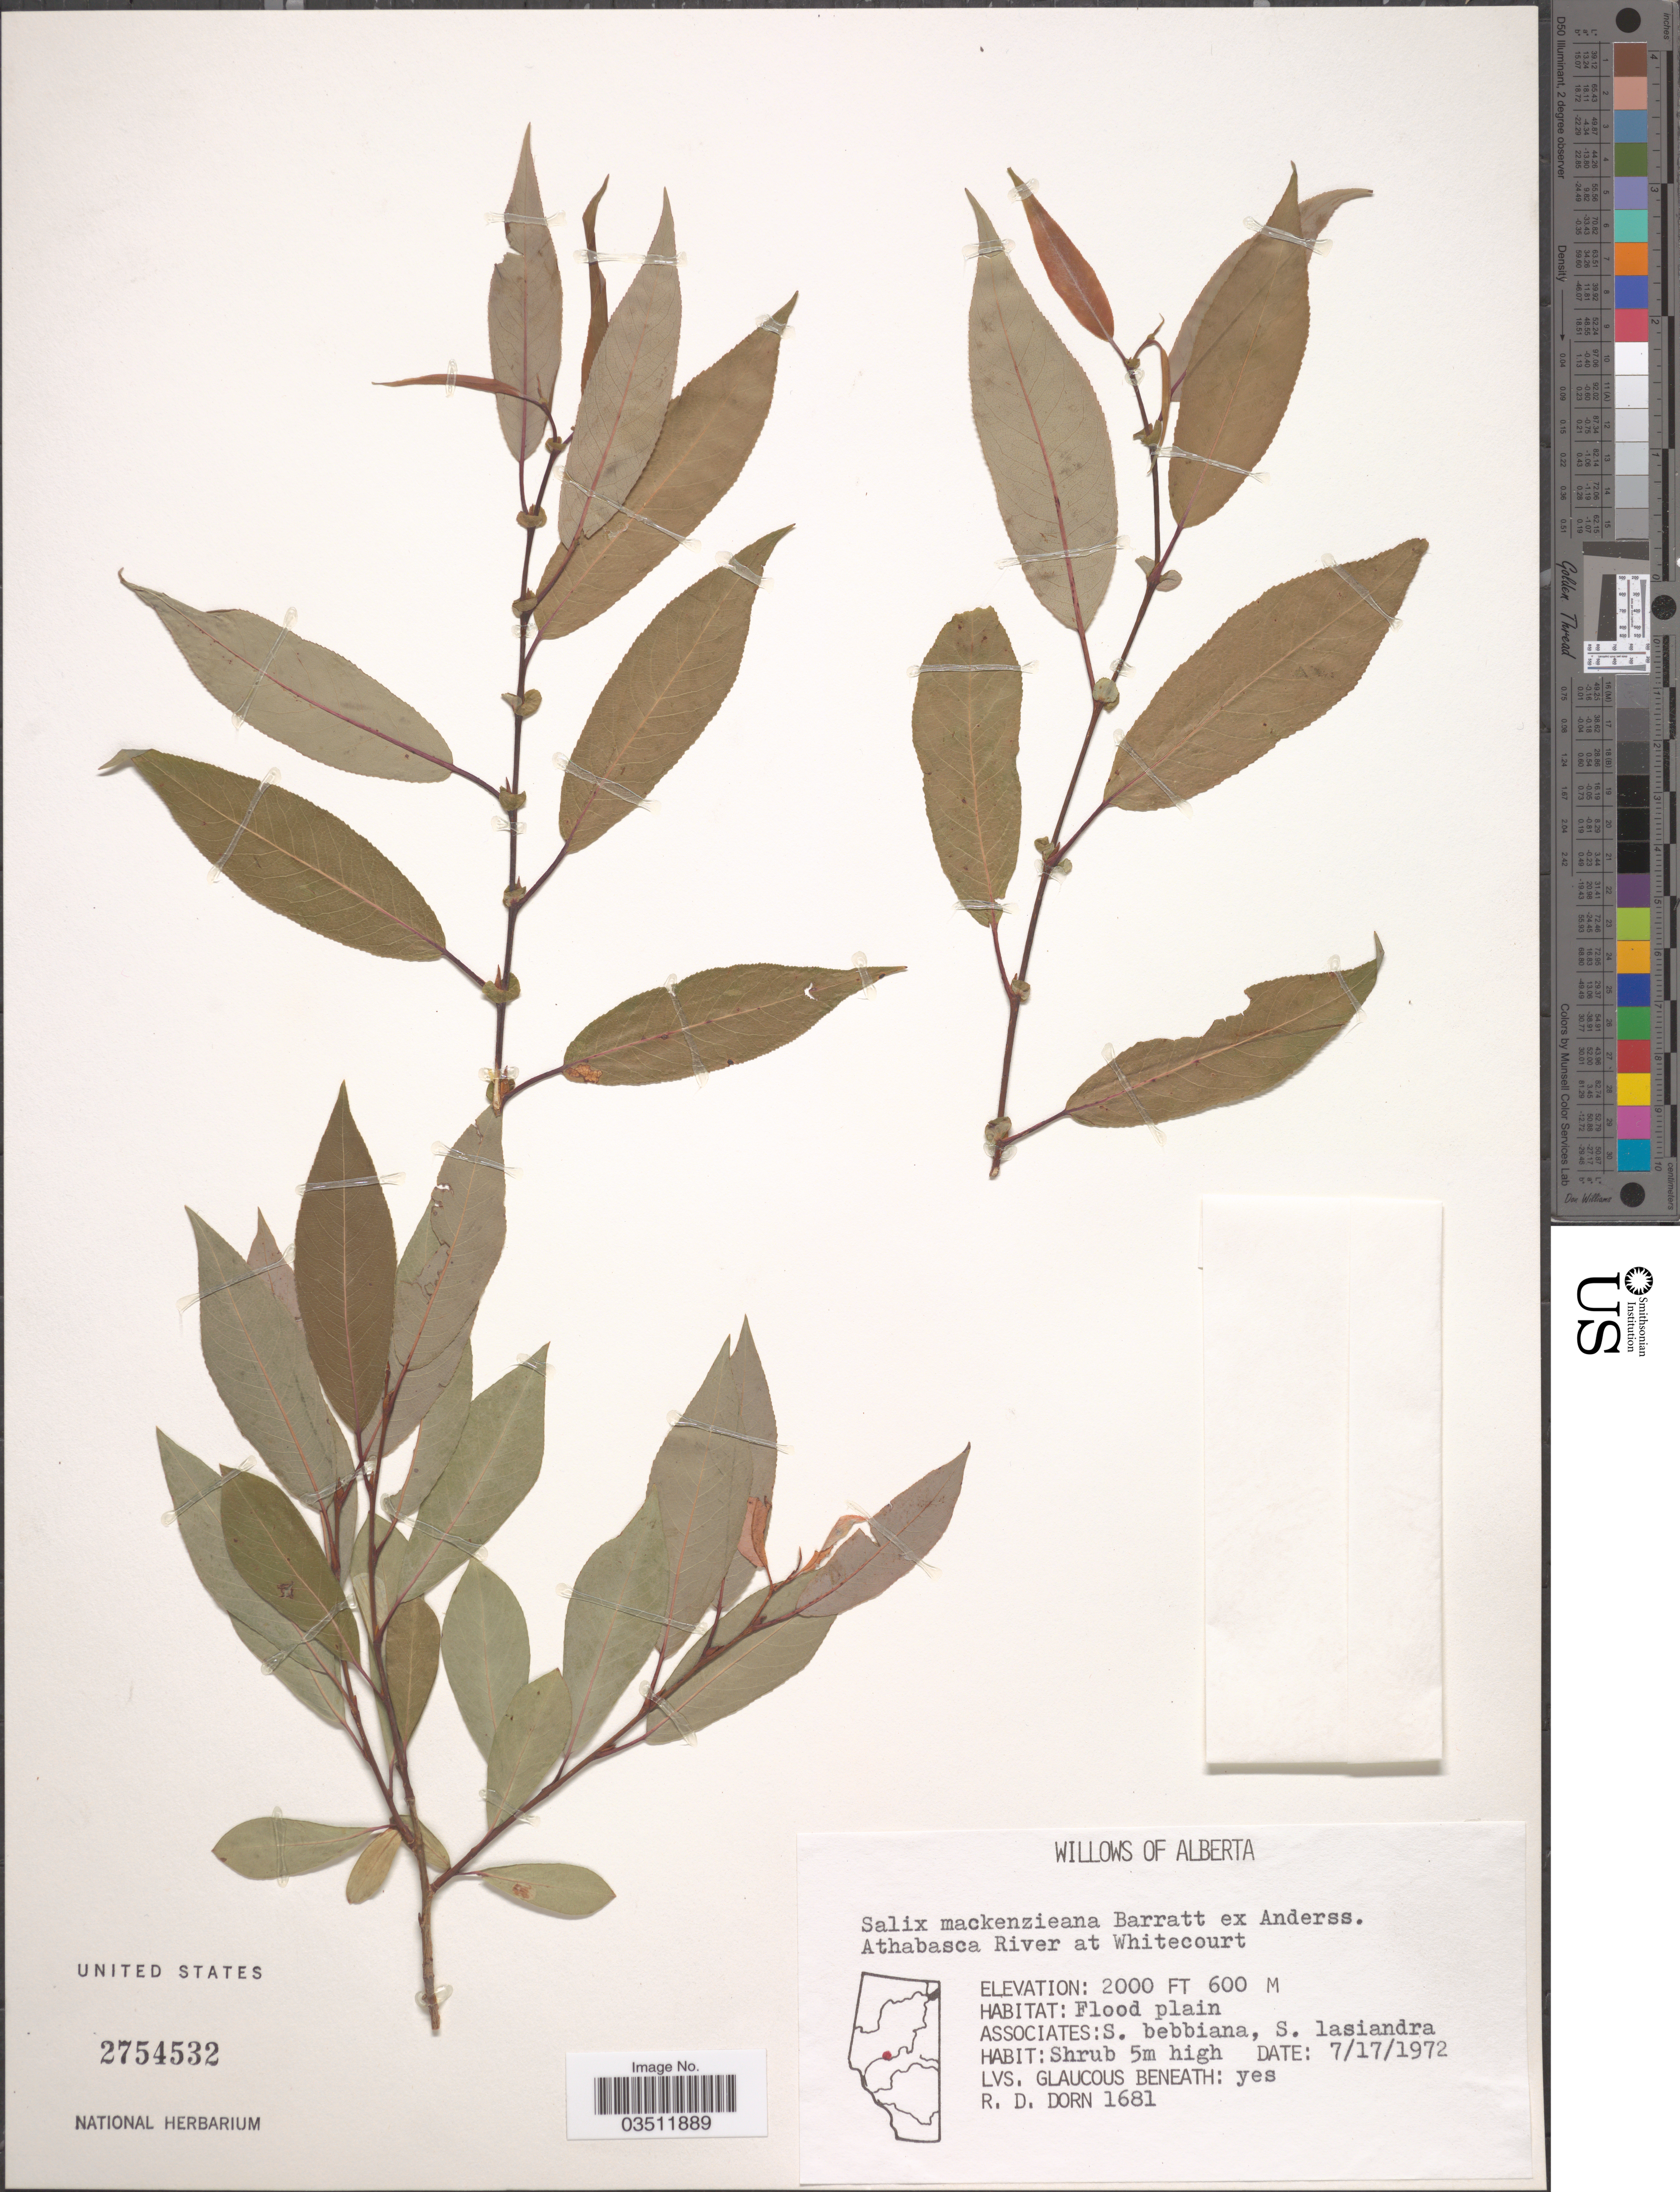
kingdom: Plantae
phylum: Tracheophyta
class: Magnoliopsida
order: Malpighiales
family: Salicaceae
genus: Salix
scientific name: Salix mackenziana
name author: (Hook.) Barratt ex Hook.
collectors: R. D. Dorn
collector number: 1681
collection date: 1972-07-17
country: Canada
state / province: Alberta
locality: Athabasca River at Whitecourt.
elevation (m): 610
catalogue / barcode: US 2754532